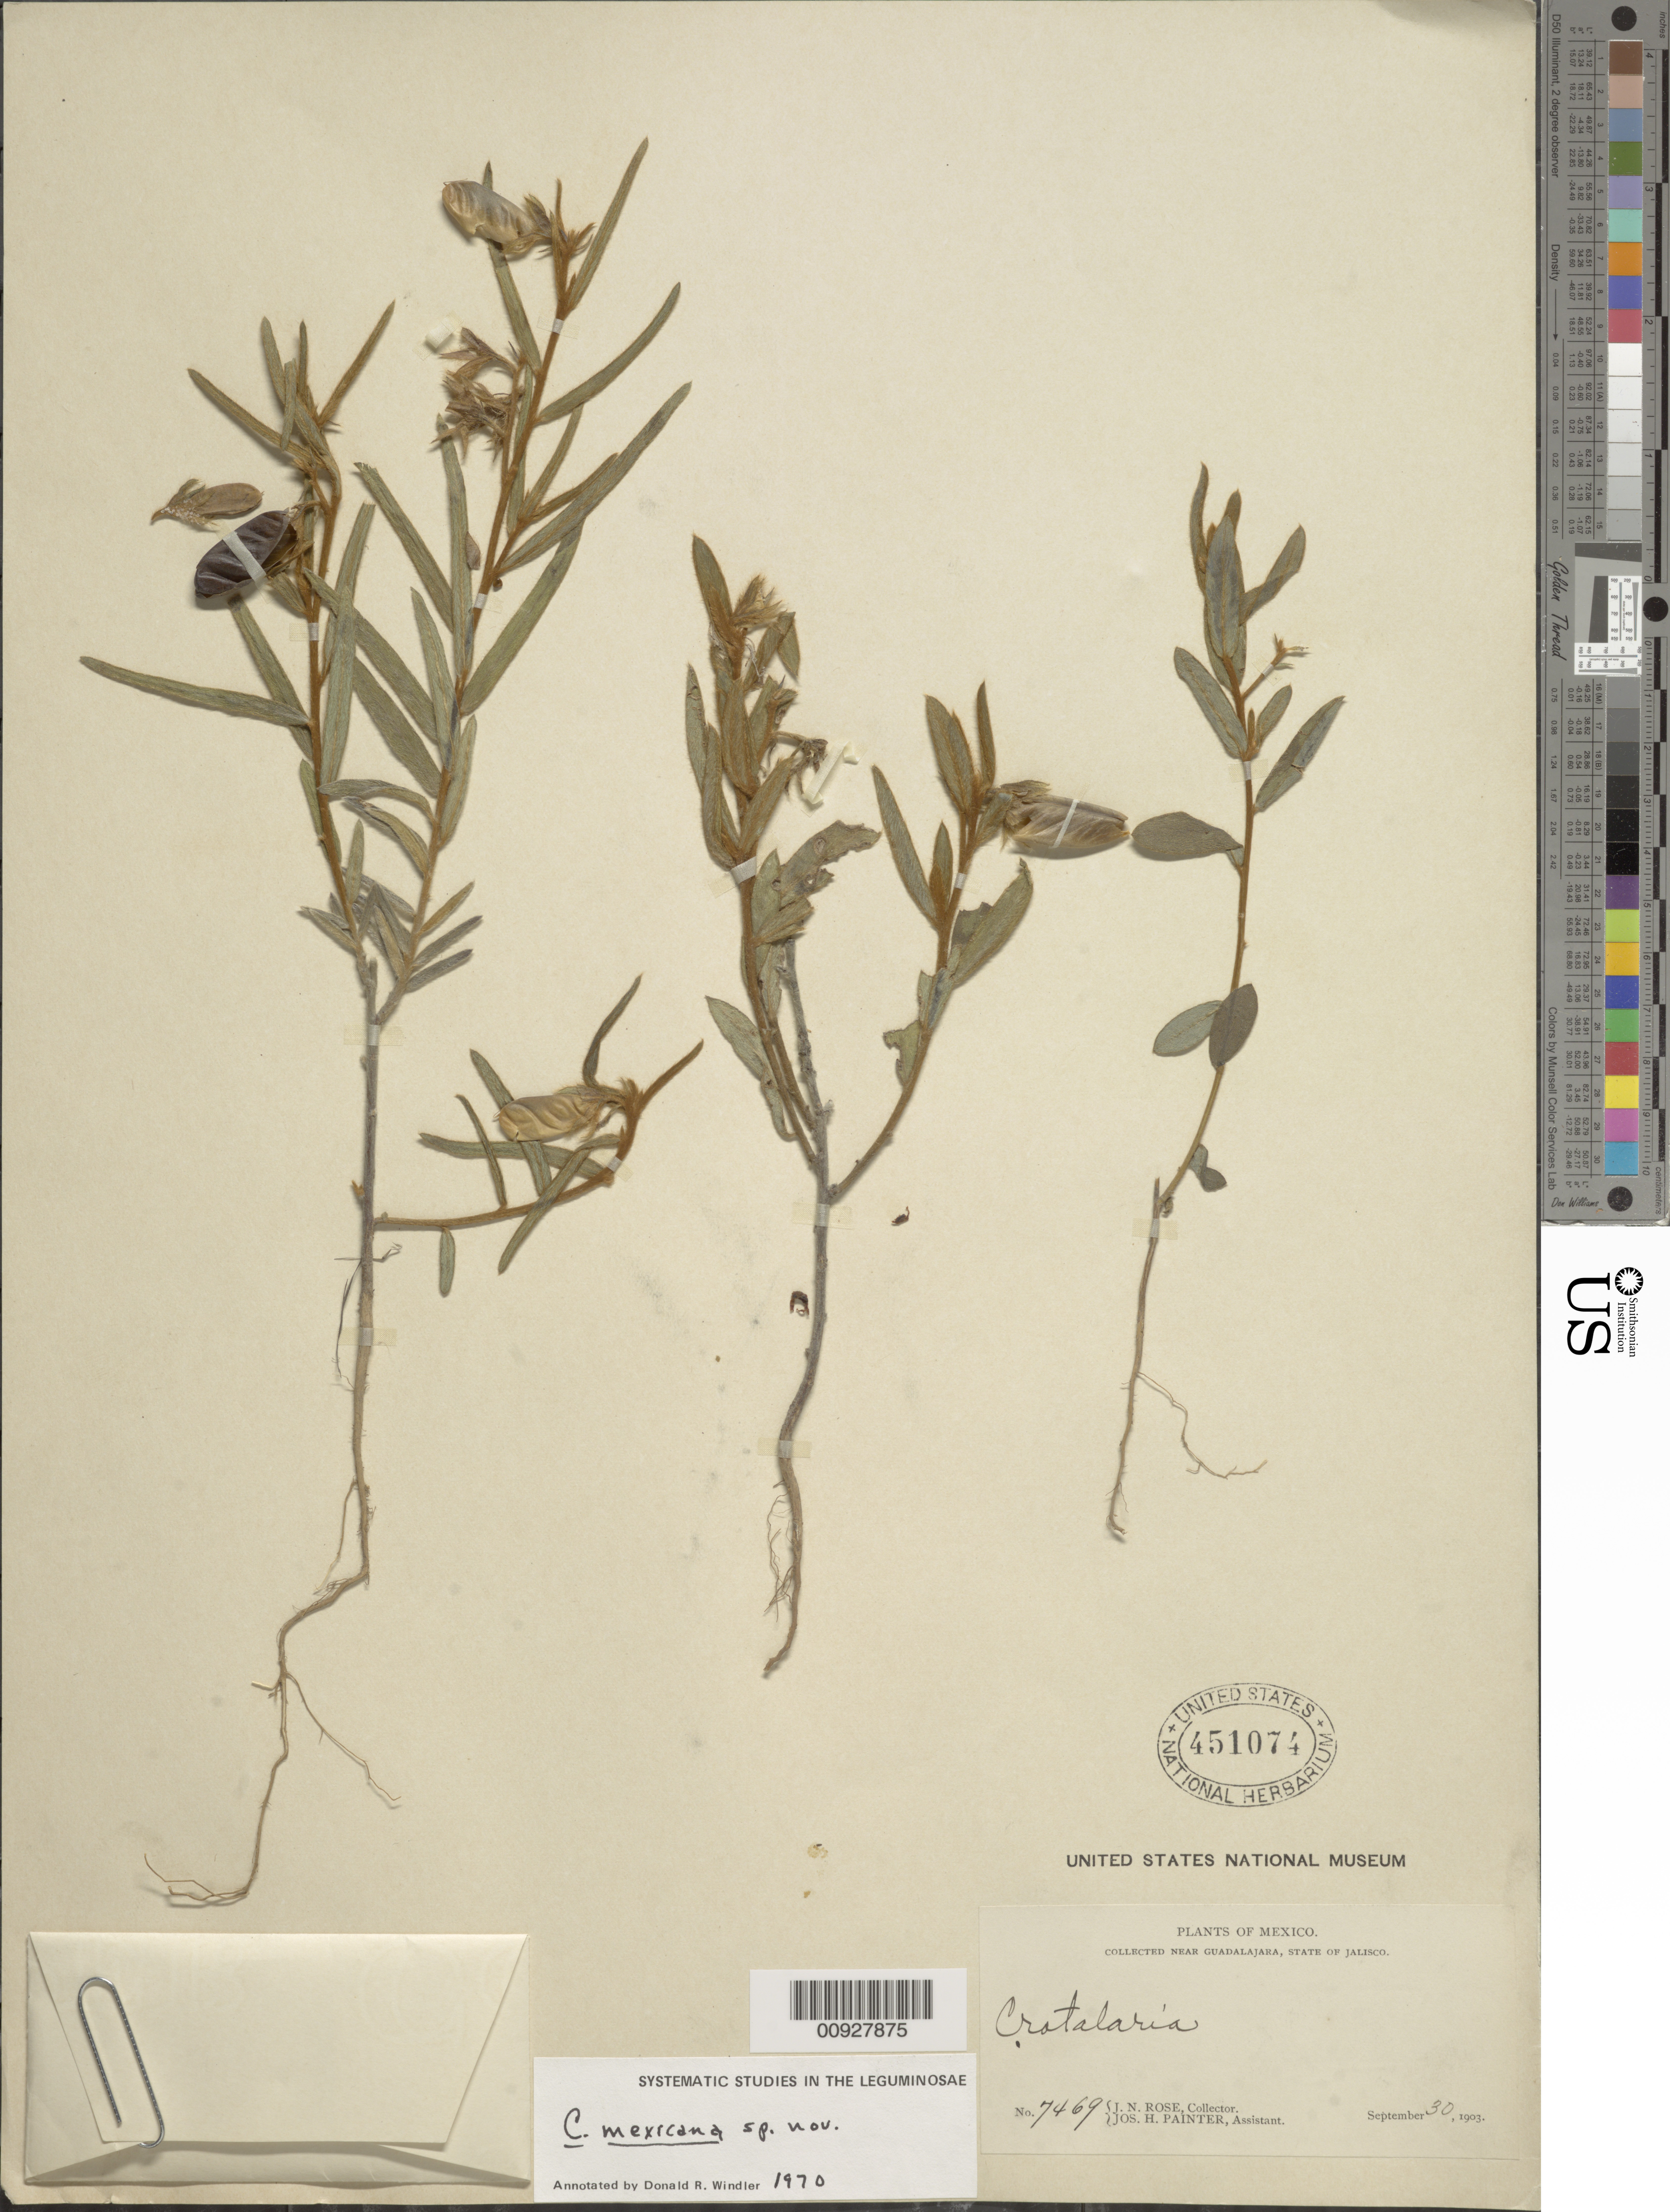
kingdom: Plantae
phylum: Tracheophyta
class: Magnoliopsida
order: Fabales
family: Fabaceae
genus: Crotalaria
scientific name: Crotalaria mexicana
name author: Windler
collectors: J. N. Rose & J. H. Painter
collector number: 7469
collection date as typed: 30 Sep 1903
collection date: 1903-09-30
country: Mexico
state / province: Jalisco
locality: Near Guadalajara, State of Jalisco.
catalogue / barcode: US 451074